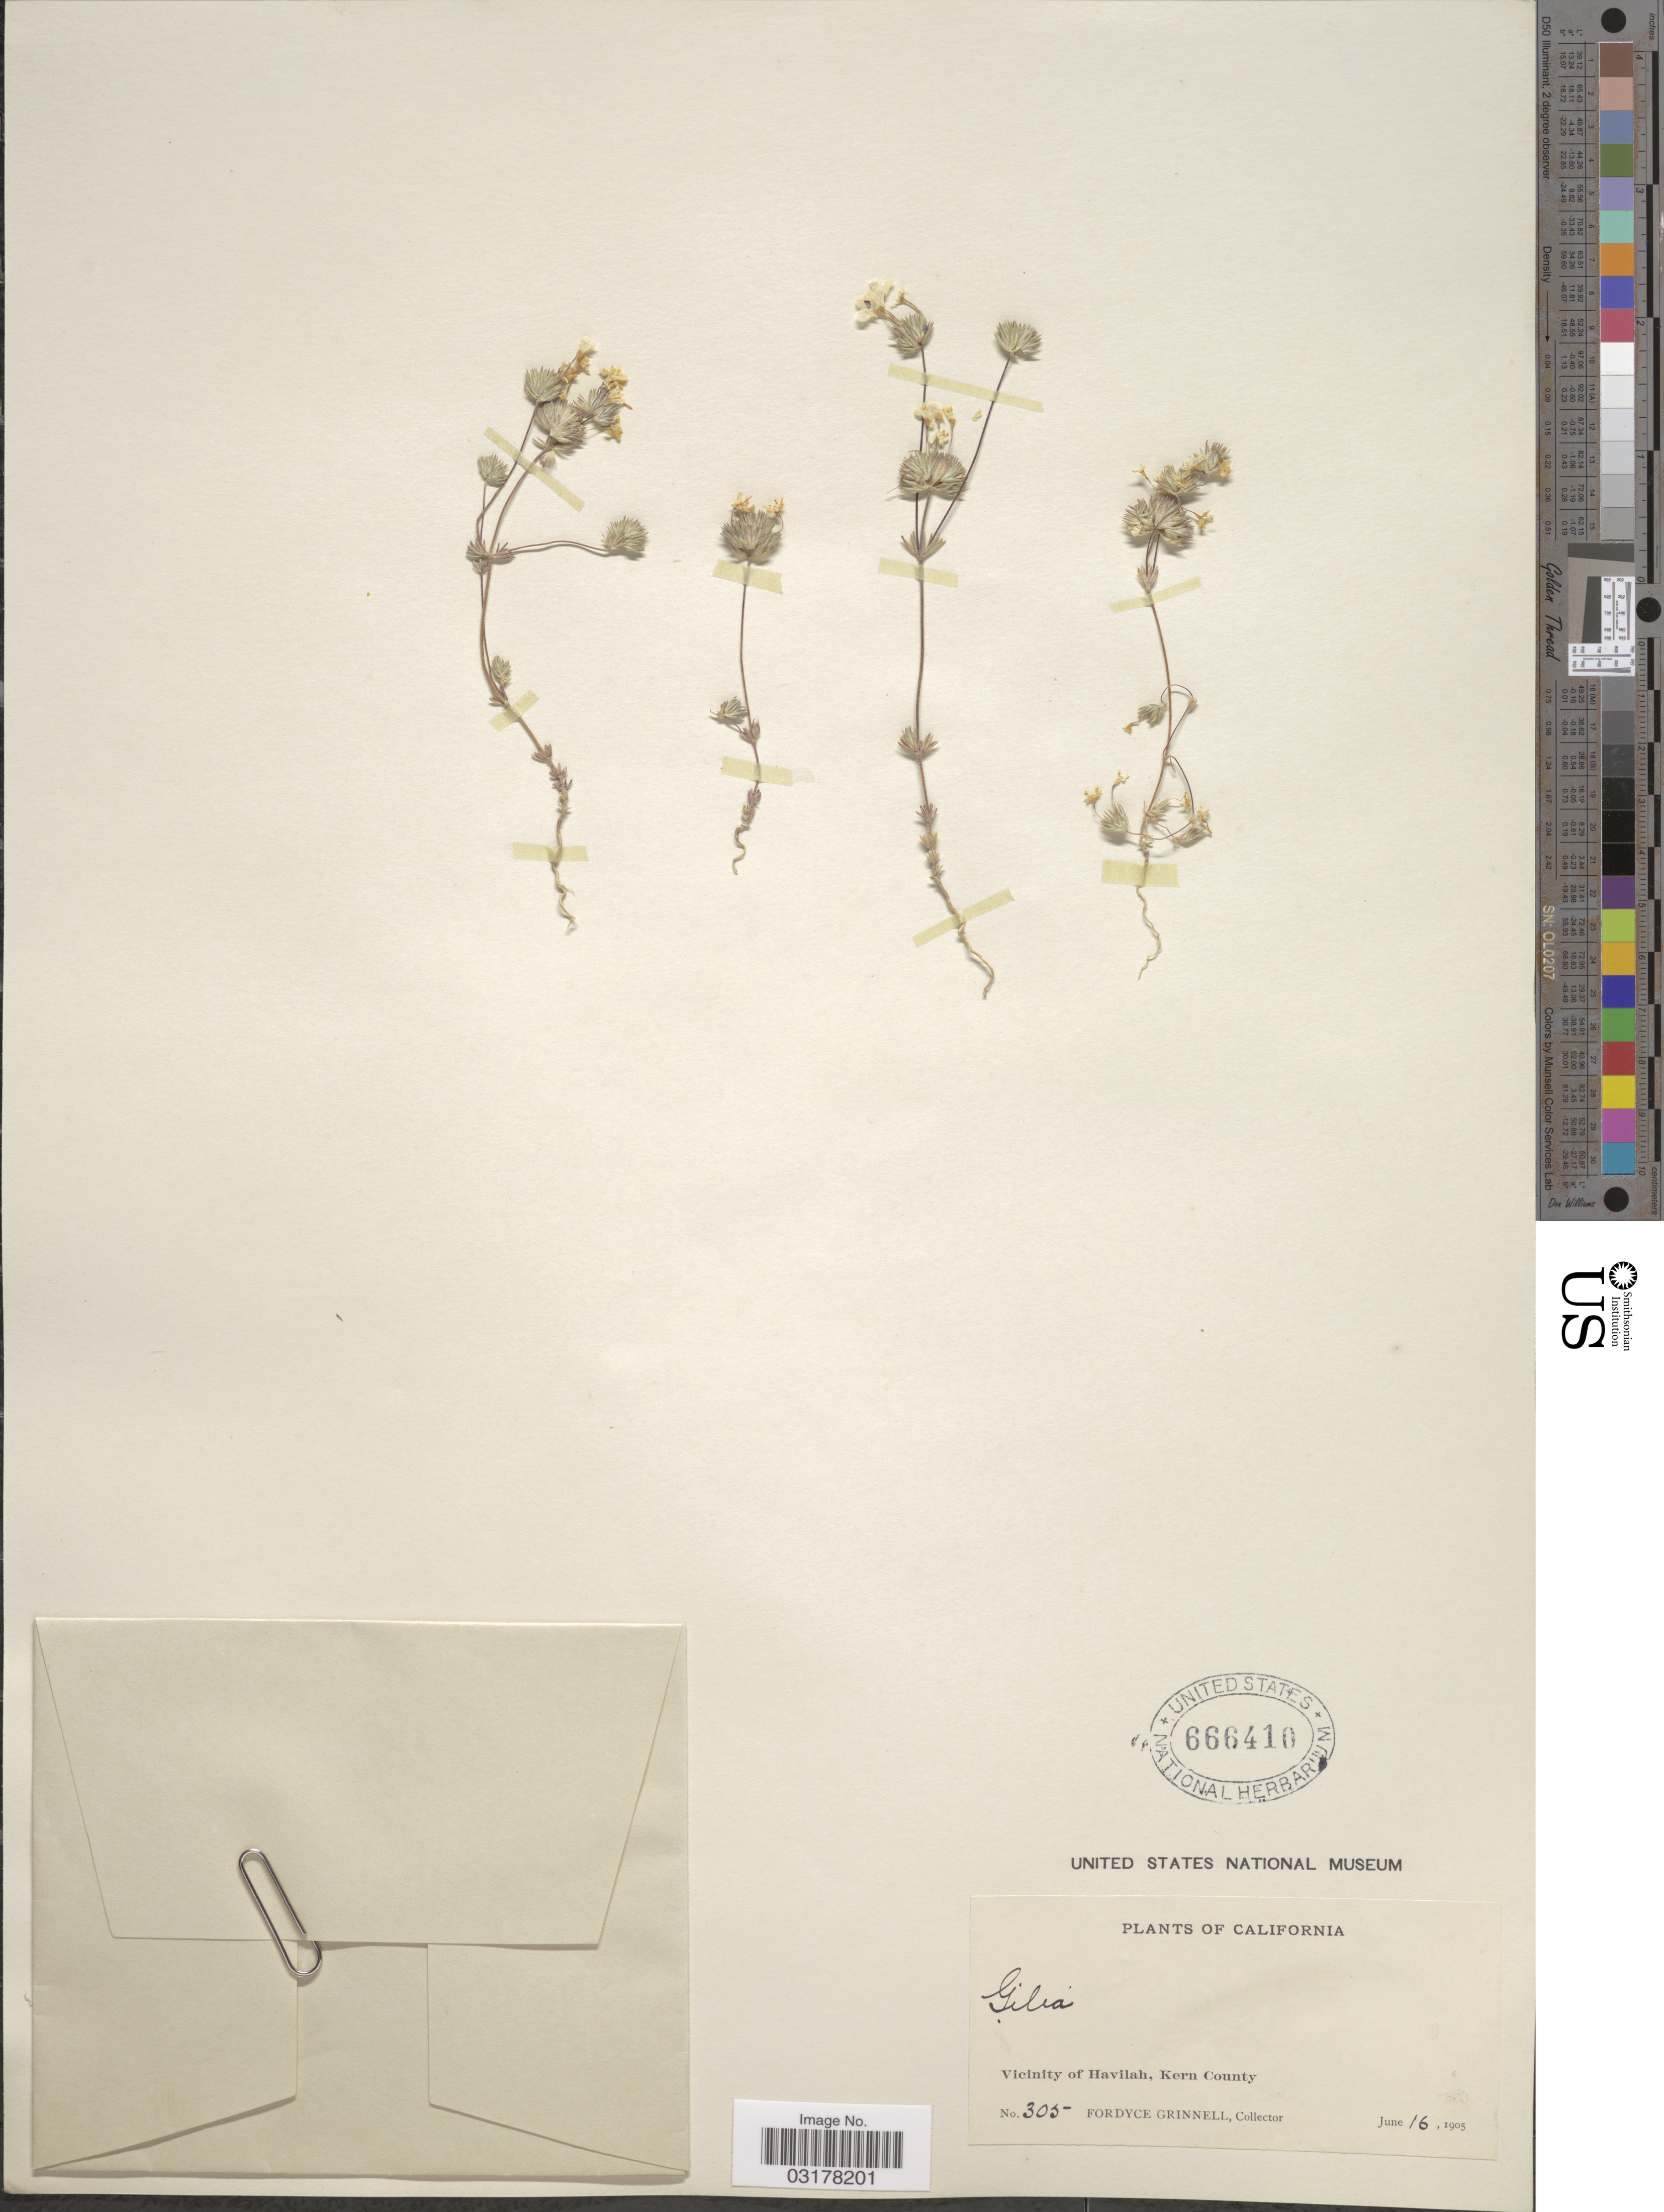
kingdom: Plantae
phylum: Tracheophyta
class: Magnoliopsida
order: Ericales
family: Polemoniaceae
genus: Leptosiphon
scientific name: Leptosiphon nudatus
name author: (Greene) J.M. Porter & L.A. Johnson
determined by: Strong, Mark T., (BOT), Smithsonian Institution - National Museum of Natural History (UNITED STATES)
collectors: F. Grinnell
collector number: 305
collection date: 1905-06-16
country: United States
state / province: California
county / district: Kern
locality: Vicinity of Havilah, Kern County.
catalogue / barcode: US 666410